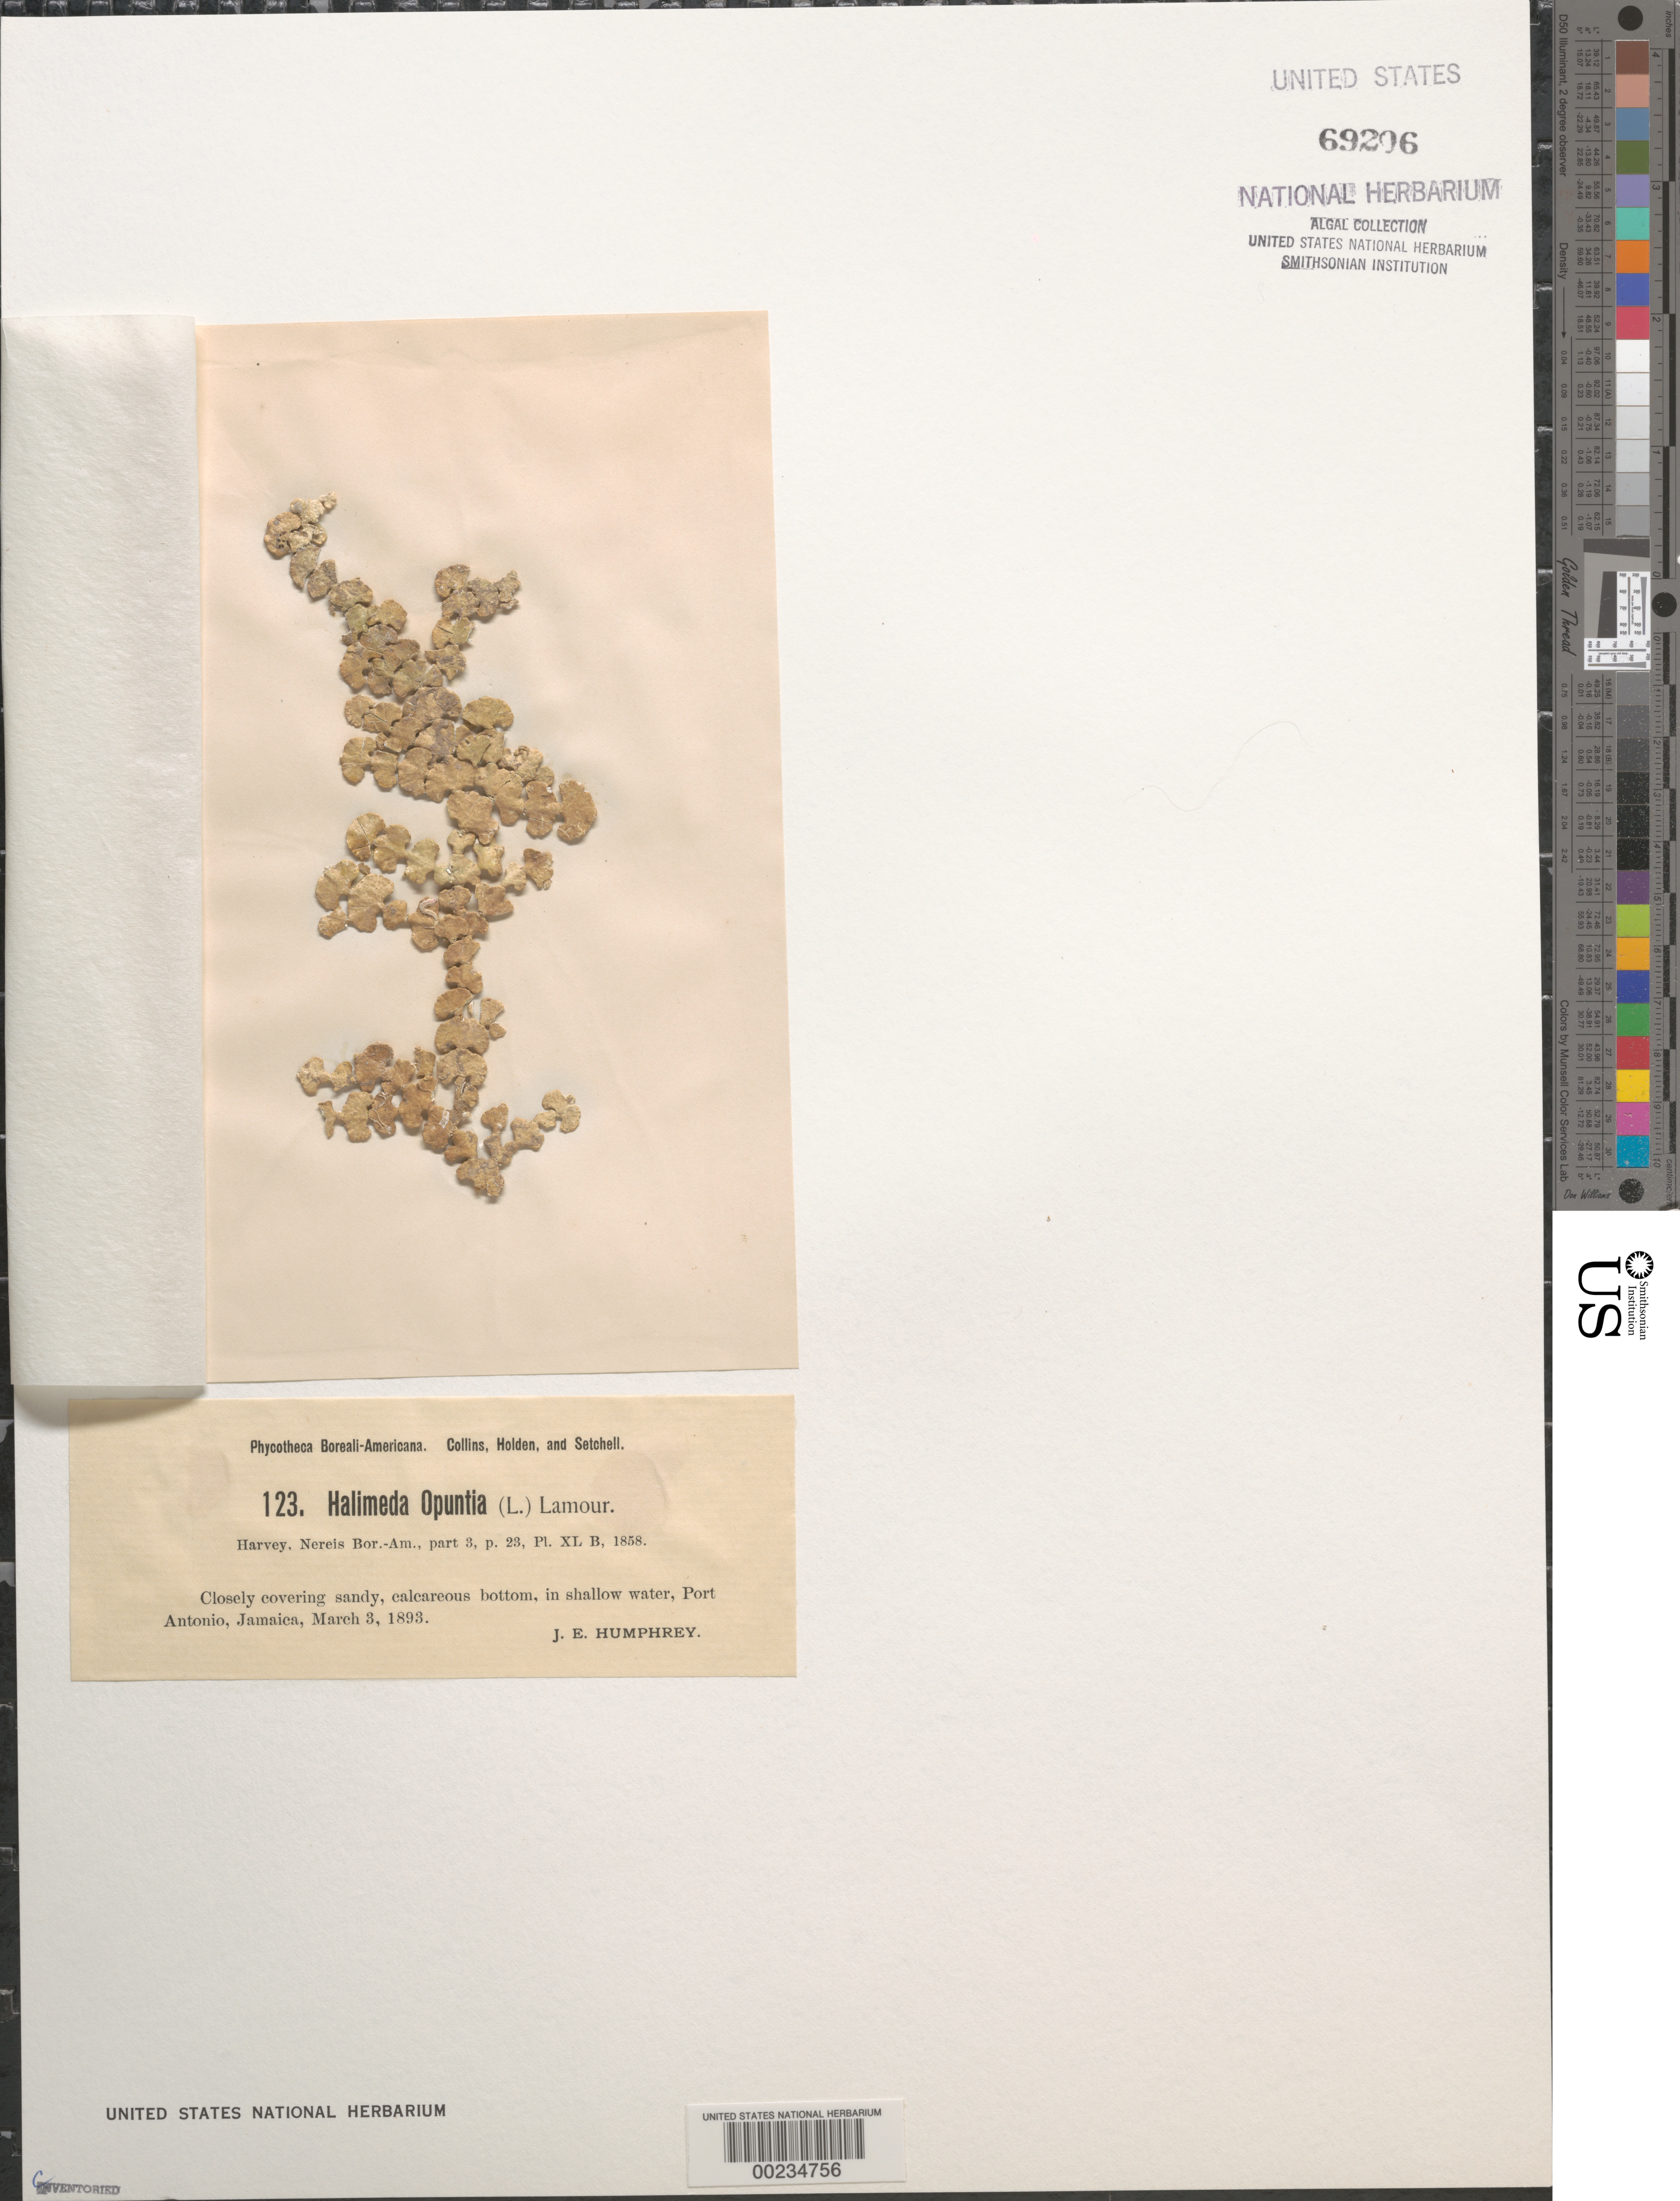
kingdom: Plantae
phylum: Chlorophyta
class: Ulvophyceae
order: Bryopsidales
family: Halimedaceae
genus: Halimeda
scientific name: Halimeda opuntia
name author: (L.) J.V.Lamouroux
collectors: J. Humphrey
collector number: PB-A 123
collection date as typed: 03 Mar 1893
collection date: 1893-03-03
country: Jamaica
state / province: Portland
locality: Port antonio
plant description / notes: Collins, Holden & Setchell, Phycotheca Boreali-Americana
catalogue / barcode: US 69206